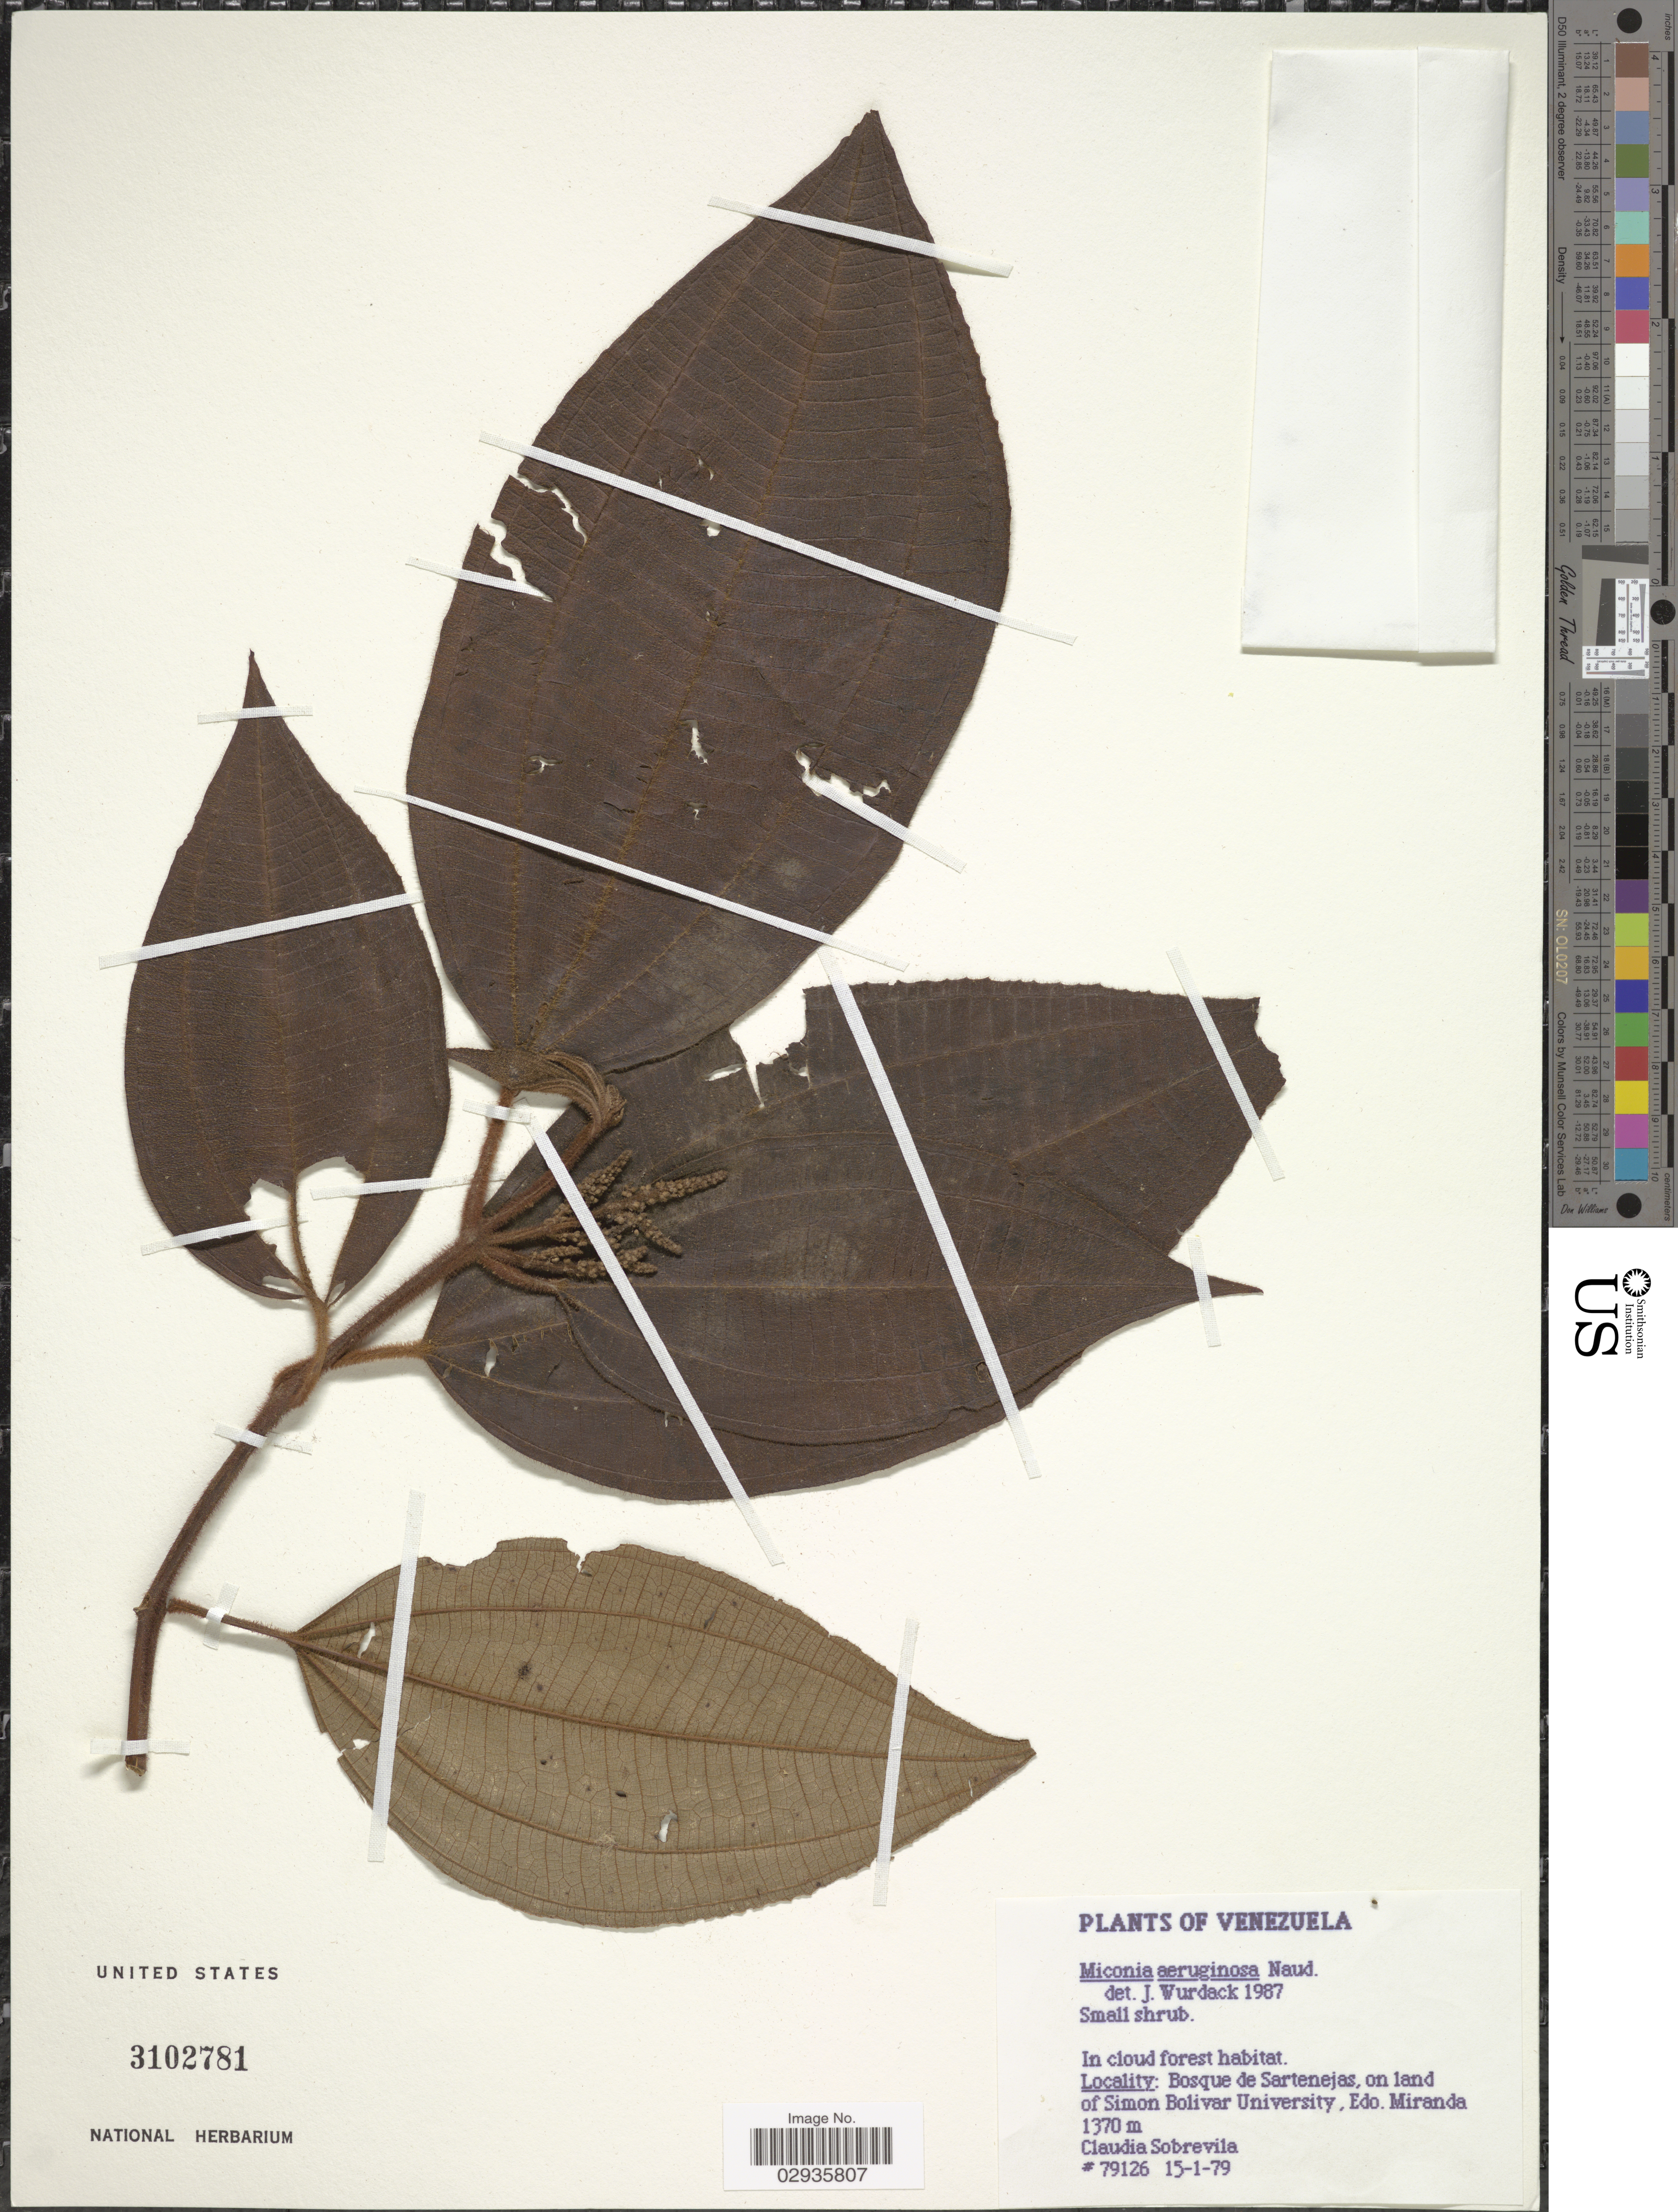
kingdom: Plantae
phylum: Tracheophyta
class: Magnoliopsida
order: Myrtales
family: Melastomataceae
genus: Miconia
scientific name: Miconia aeruginosa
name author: Naudin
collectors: C. Sobrevila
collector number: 79126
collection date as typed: Transcribed d/m/y: 15/1/79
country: Venezuela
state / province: Miranda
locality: Bosque de Sartenejas, on land of Simon Bolivar University.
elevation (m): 1370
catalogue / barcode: US 3102781